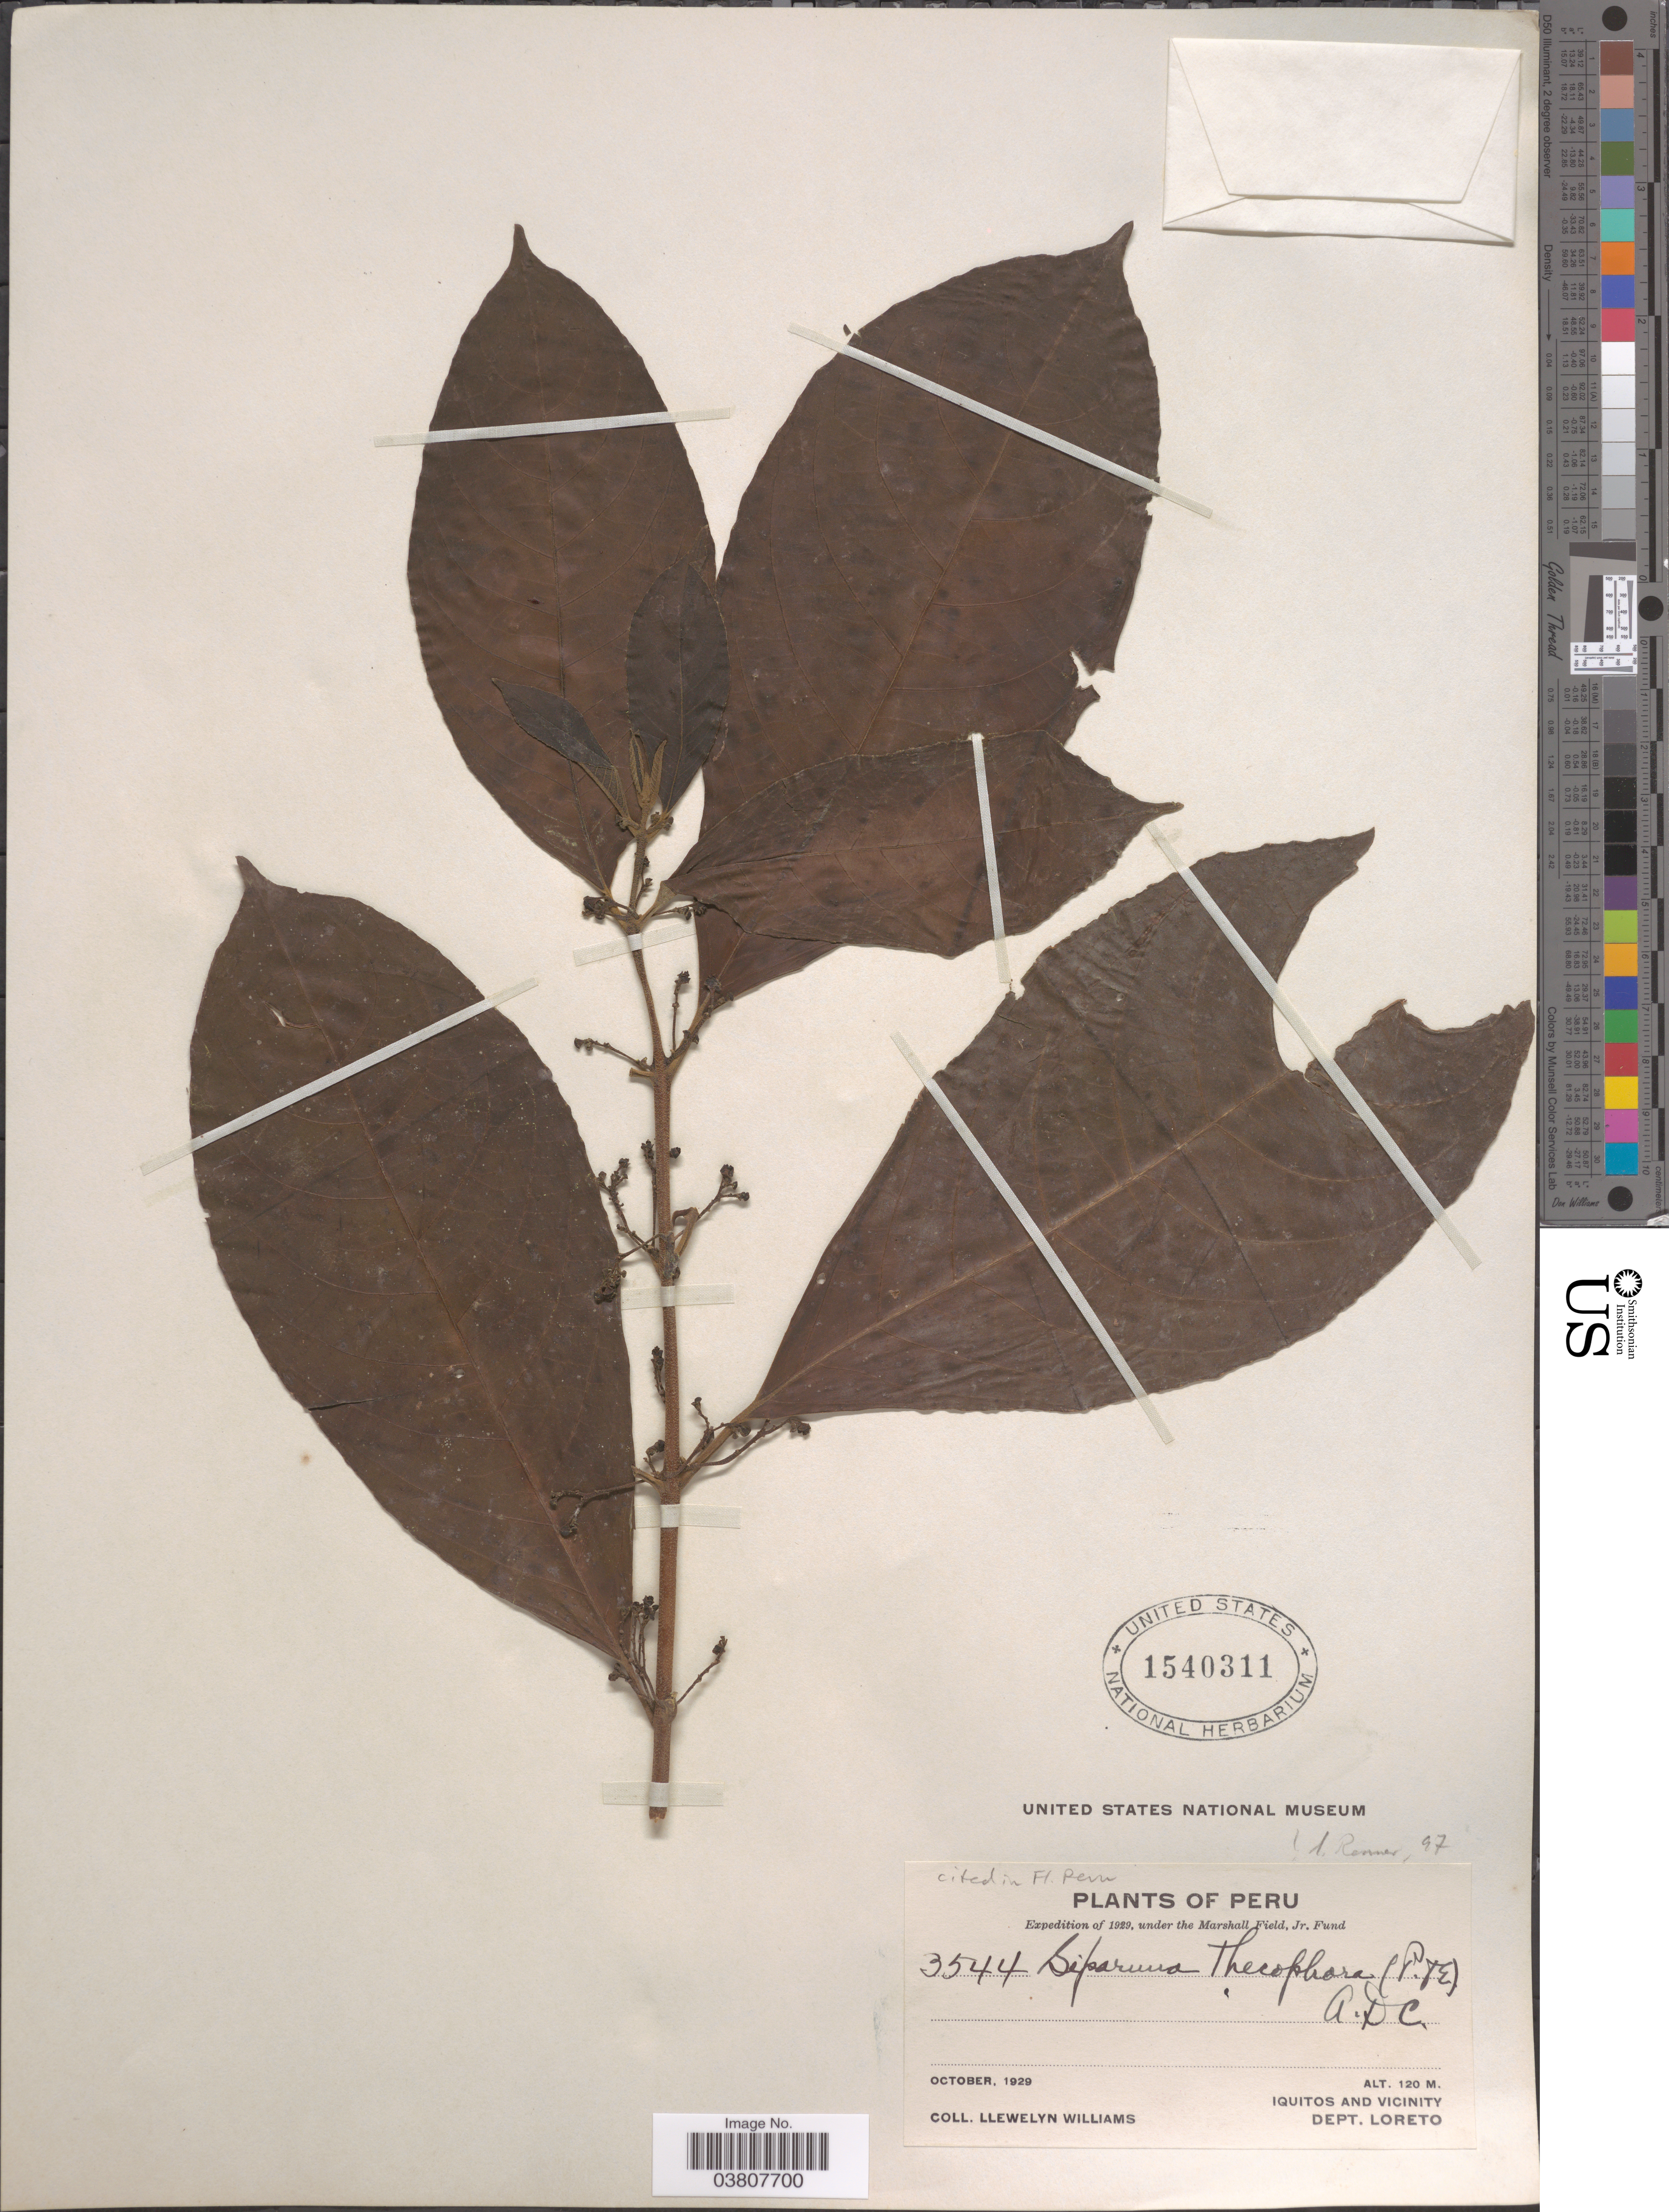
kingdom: Plantae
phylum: Tracheophyta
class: Magnoliopsida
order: Laurales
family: Siparunaceae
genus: Siparuna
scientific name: Siparuna thecaphora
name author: (Poepp. & Endl.) A. DC.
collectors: Ll. Williams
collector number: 3544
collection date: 1929-10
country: Peru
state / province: Loreto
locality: Iquitos and Vicinity. Dept. Loreto.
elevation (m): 120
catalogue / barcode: US 1540311